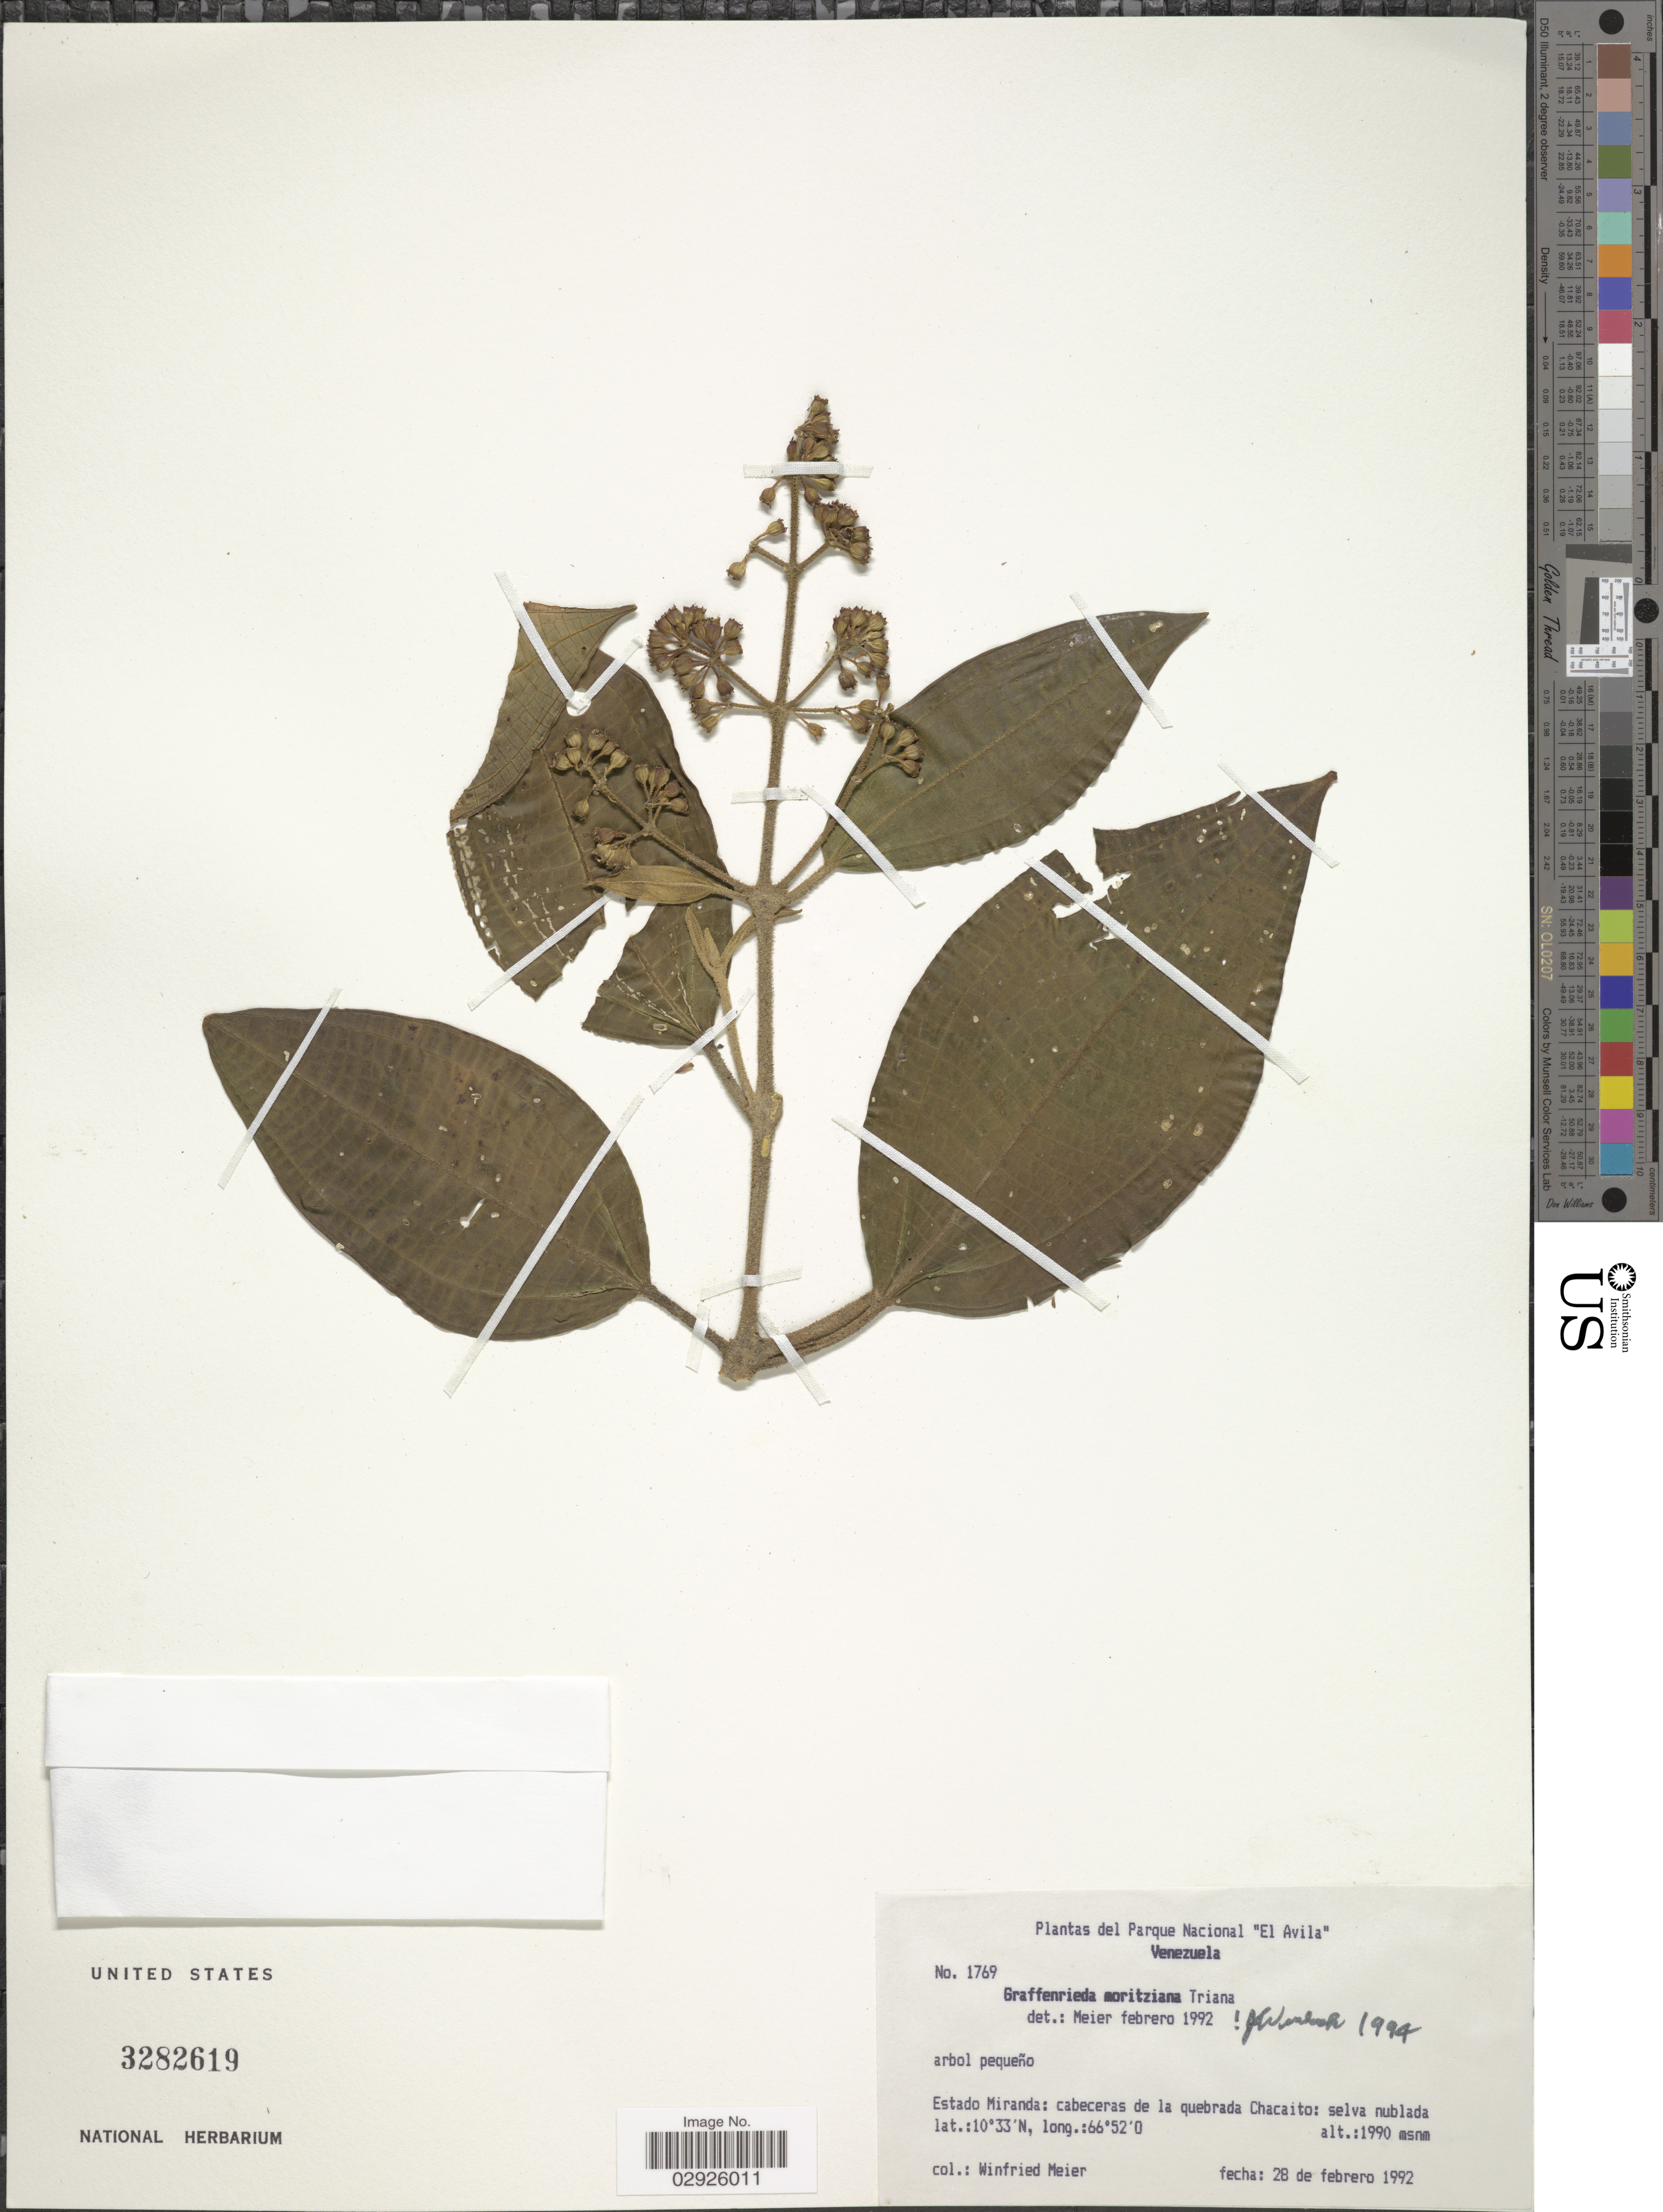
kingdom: Plantae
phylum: Tracheophyta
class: Magnoliopsida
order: Myrtales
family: Melastomataceae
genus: Graffenrieda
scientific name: Graffenrieda moritziana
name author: Triana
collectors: W. Meier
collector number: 1769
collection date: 1992-02-28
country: Venezuela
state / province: Miranda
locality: Parque Nacional "El Avila". Cabeceras de la quebrada Chacaito.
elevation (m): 1990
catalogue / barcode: US 3282619